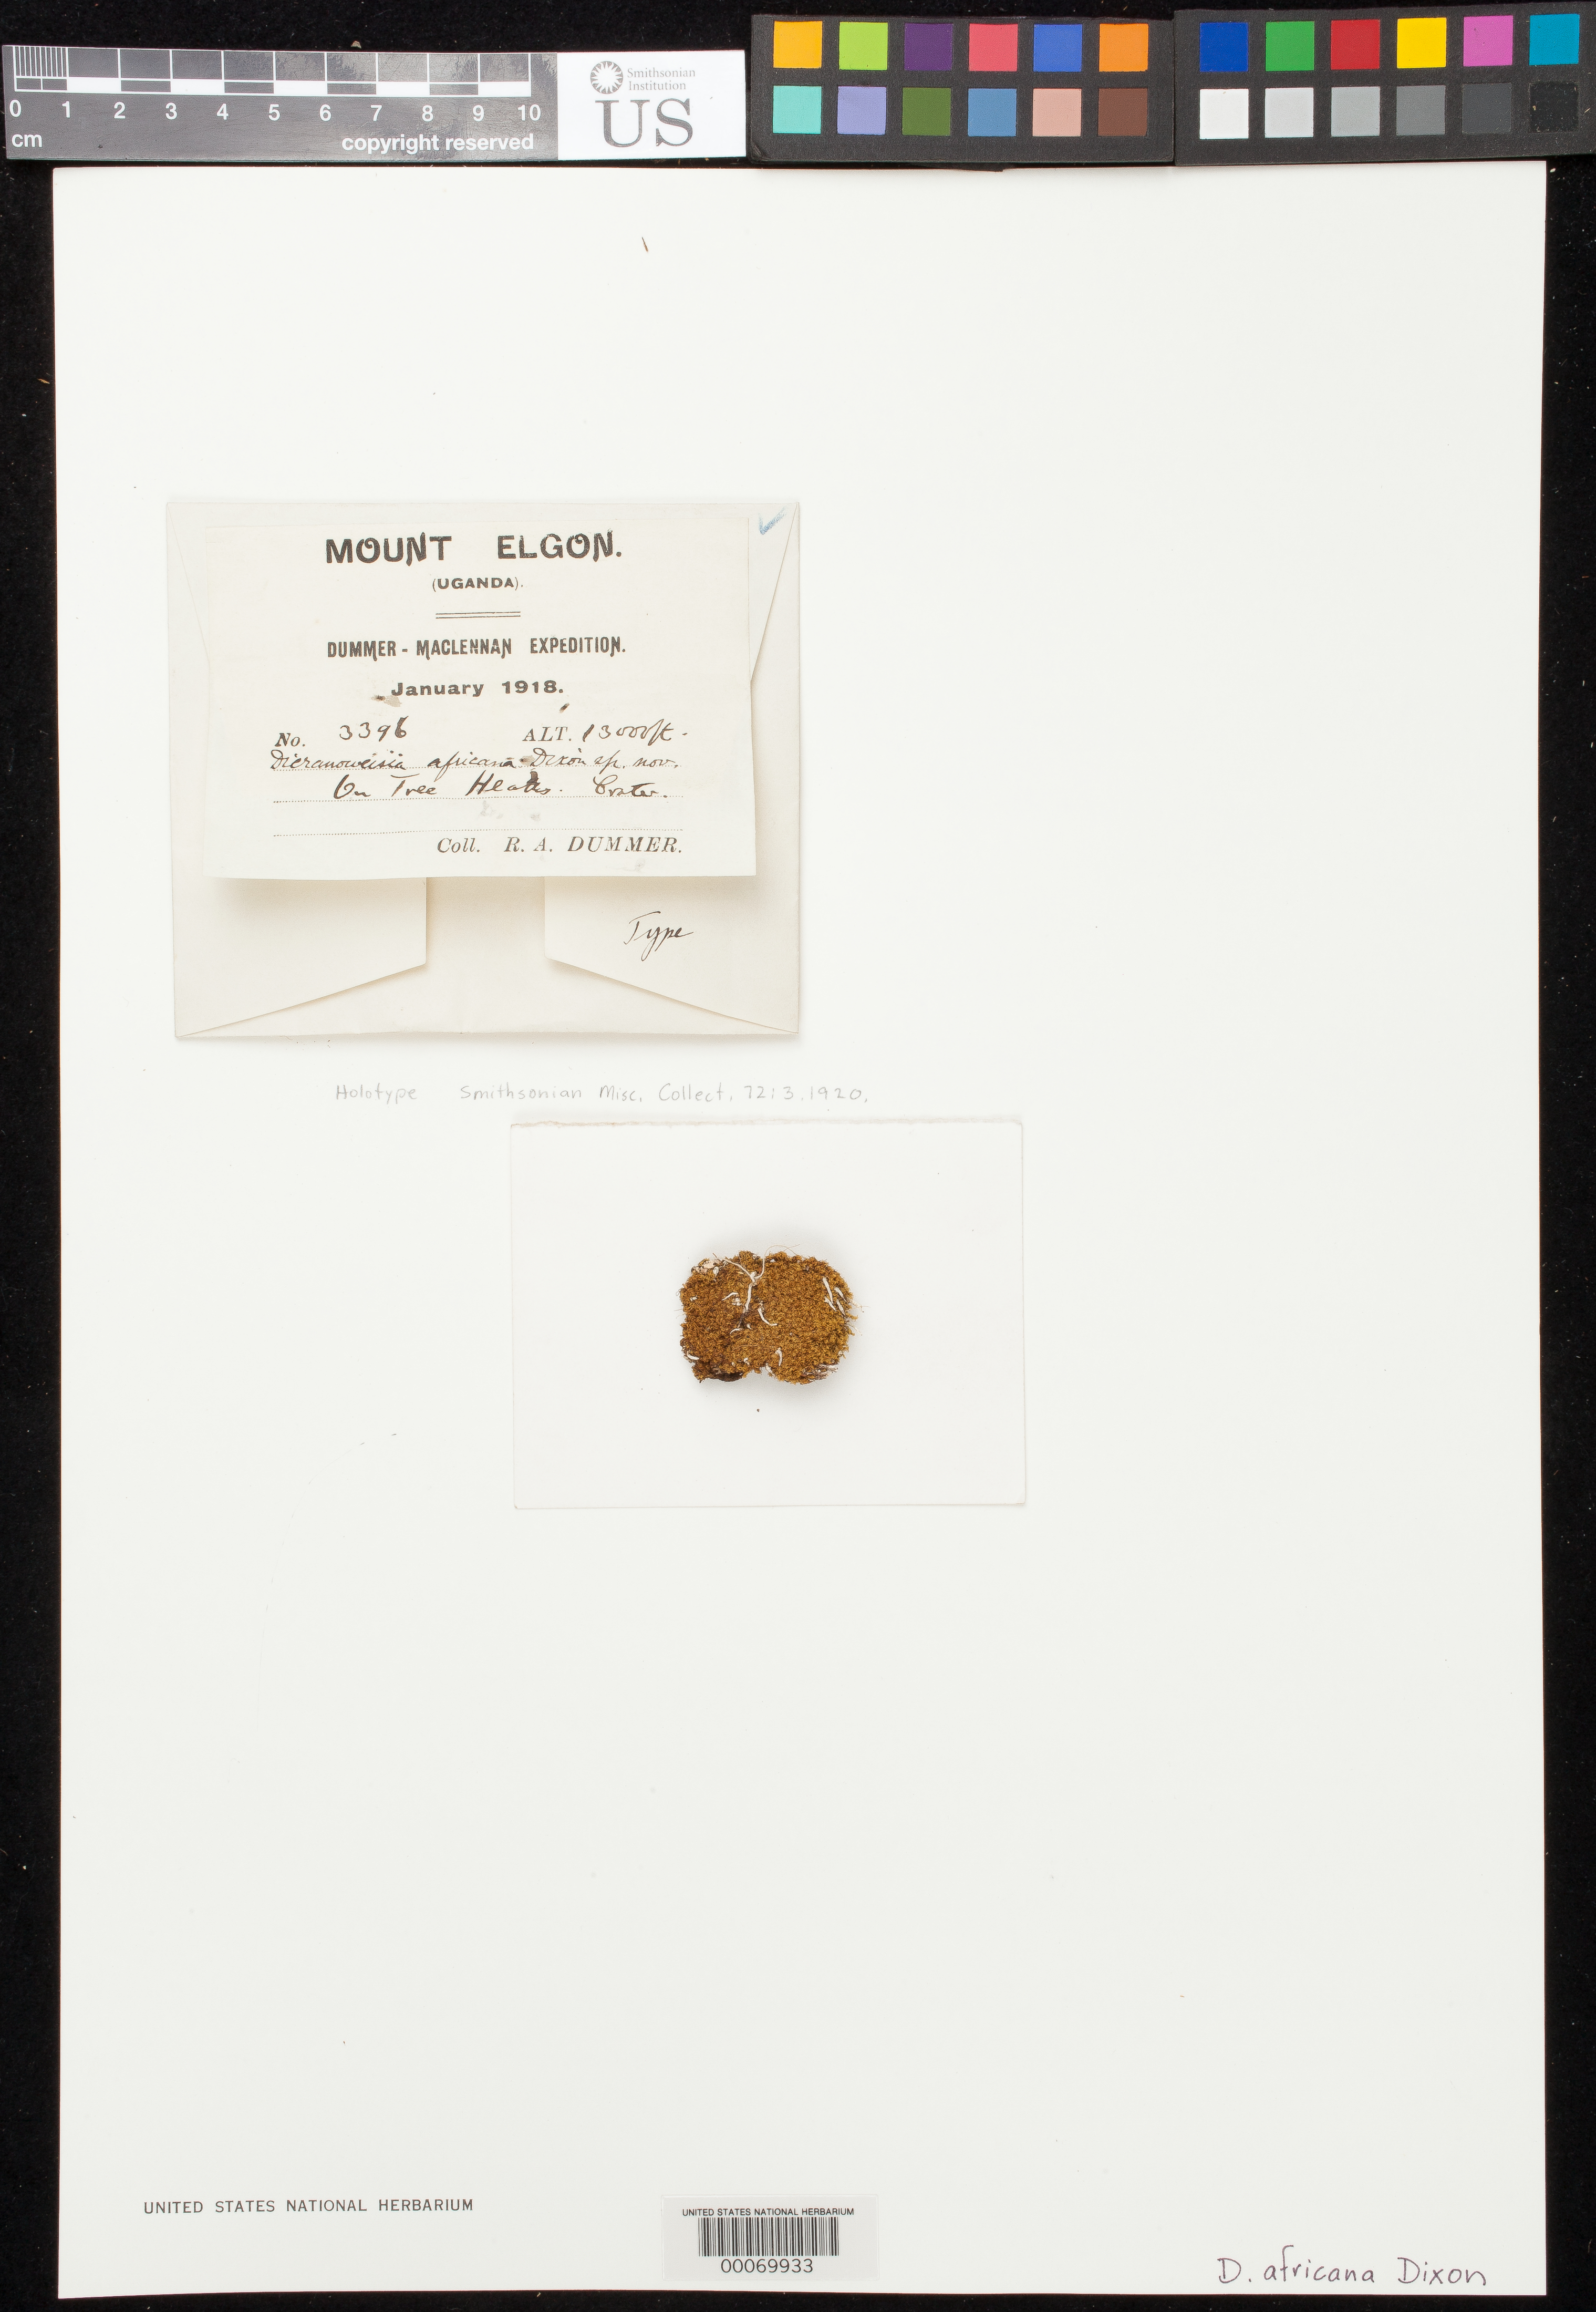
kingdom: Plantae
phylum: Bryophyta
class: Bryopsida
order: Dicranales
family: Rhabdoweisiaceae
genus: Dicranoweisia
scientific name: Dicranoweisia africana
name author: Dixon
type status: Holotype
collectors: R. Dümmer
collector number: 3396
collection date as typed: Jan 1918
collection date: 1918-01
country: Uganda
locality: Mt. Elgon, in the crater; alt. 13000 ft.